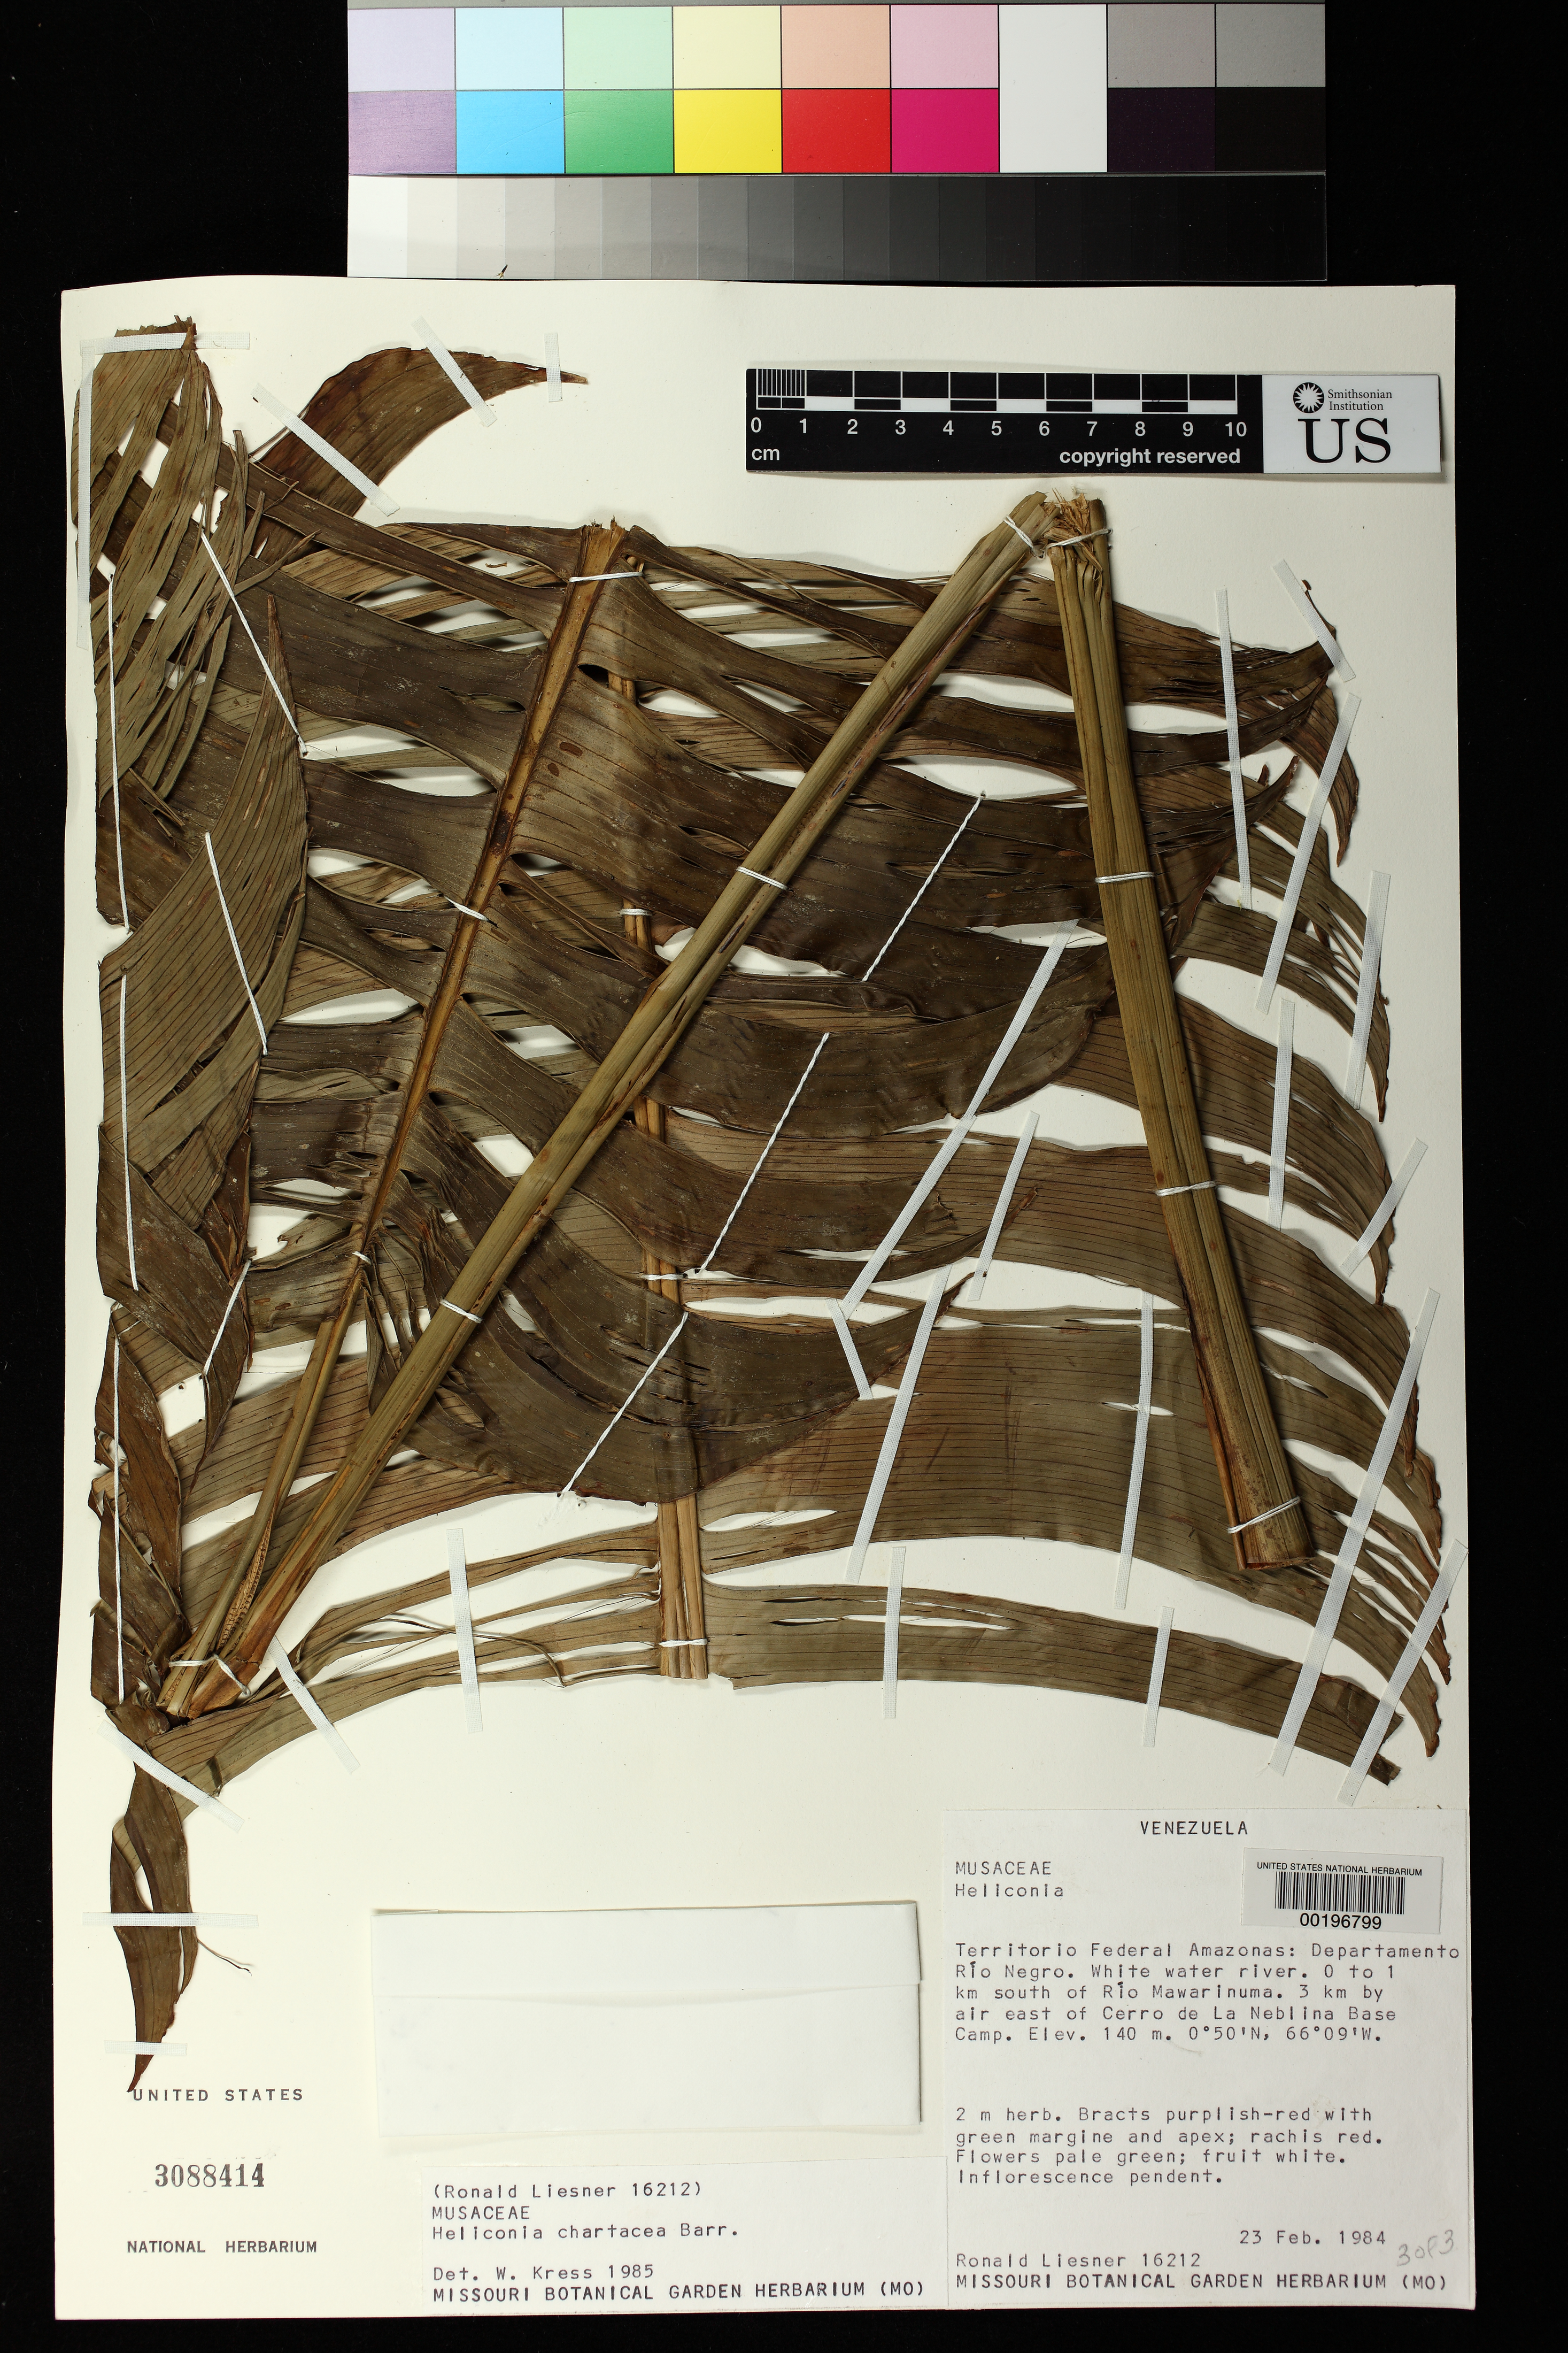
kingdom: Plantae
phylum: Tracheophyta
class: Liliopsida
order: Zingiberales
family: Heliconiaceae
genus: Heliconia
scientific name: Heliconia chartacea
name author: Lane ex Barreiros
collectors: R. L. Liesner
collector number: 16212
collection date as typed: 23 Feb 1984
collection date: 1984-02-23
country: Venezuela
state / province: Amazonas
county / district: Rio Negro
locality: White water river. 0 to 1 km s. of rio mawarinuma. 3 km by air e of cerro de la neblina base camp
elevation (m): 140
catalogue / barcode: US 3088414